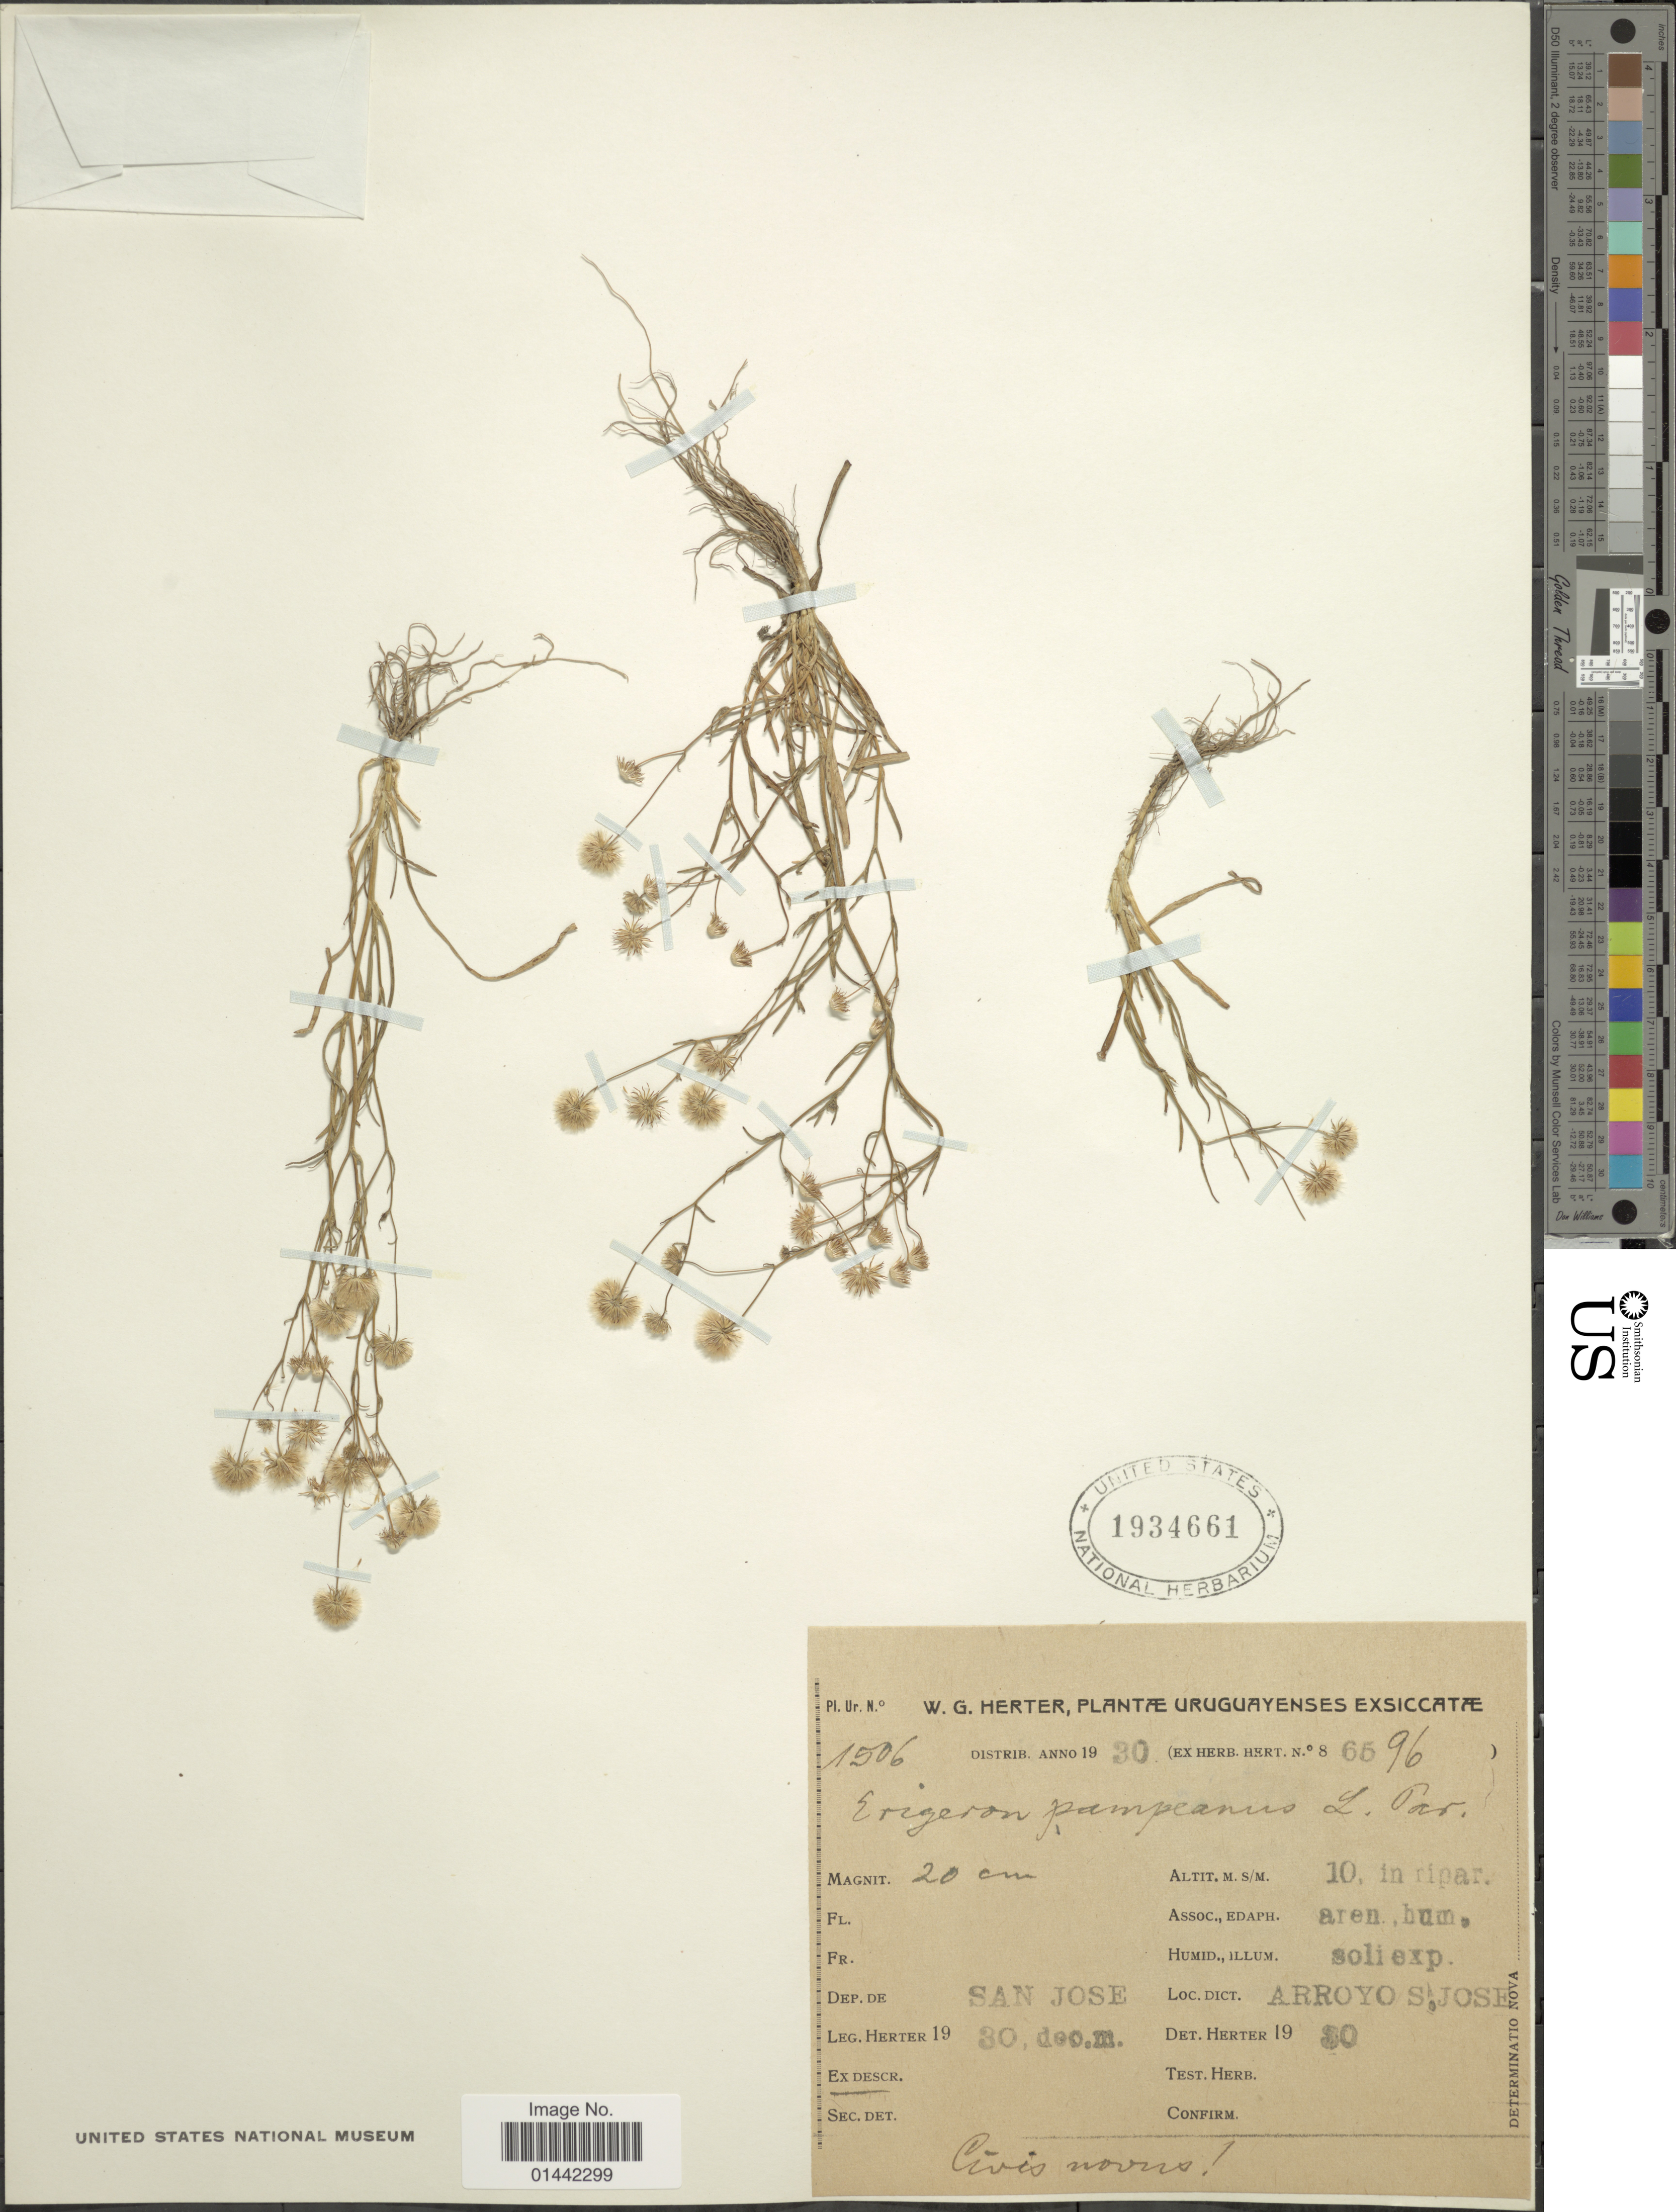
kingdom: Plantae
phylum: Tracheophyta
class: Magnoliopsida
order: Asterales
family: Asteraceae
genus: Erigeron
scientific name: Erigeron pampeanus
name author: Parodi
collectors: W. G. Herter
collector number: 1506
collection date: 1930-12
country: Uruguay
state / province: San Jose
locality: Arroyo S. Jose.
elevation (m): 10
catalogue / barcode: US 1934661